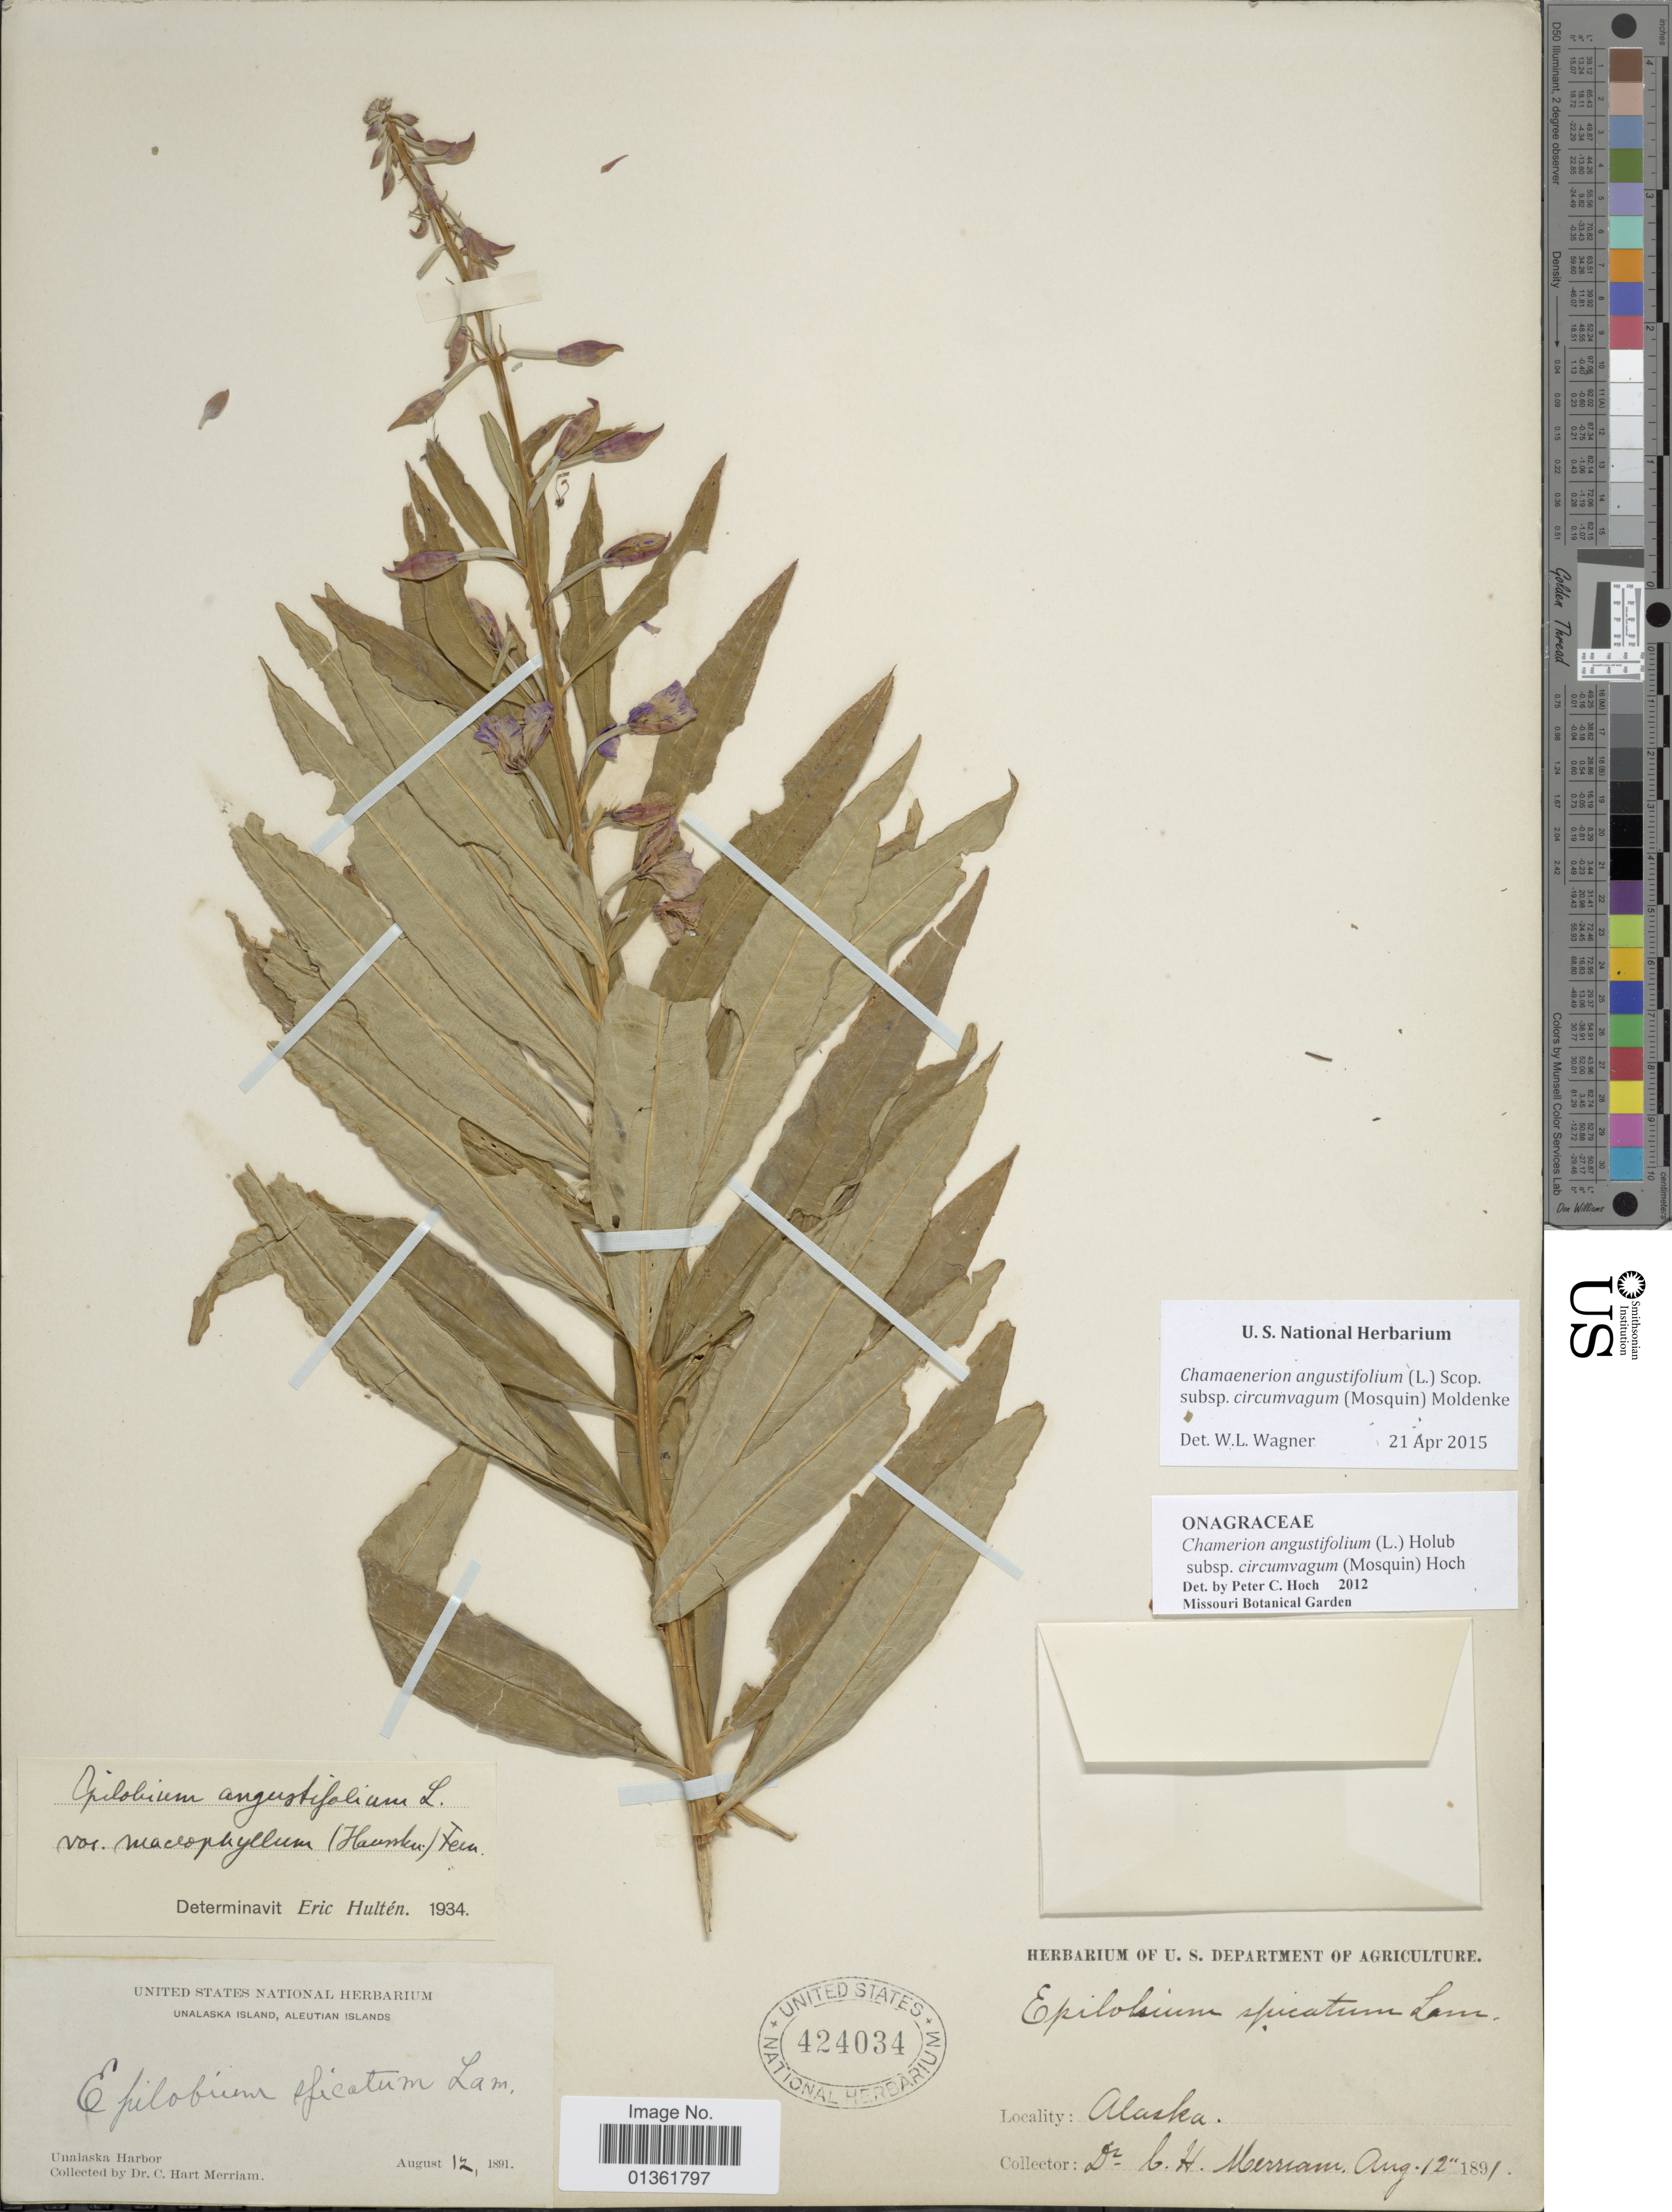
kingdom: Plantae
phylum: Tracheophyta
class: Magnoliopsida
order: Myrtales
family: Onagraceae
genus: Chamaenerion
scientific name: Chamaenerion angustifolium subsp. circumvagum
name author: (Mosquin) Moldenke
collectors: C. Merriam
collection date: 1891-08-12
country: United States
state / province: Alaska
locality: Unalaska Harbor.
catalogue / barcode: US 424034